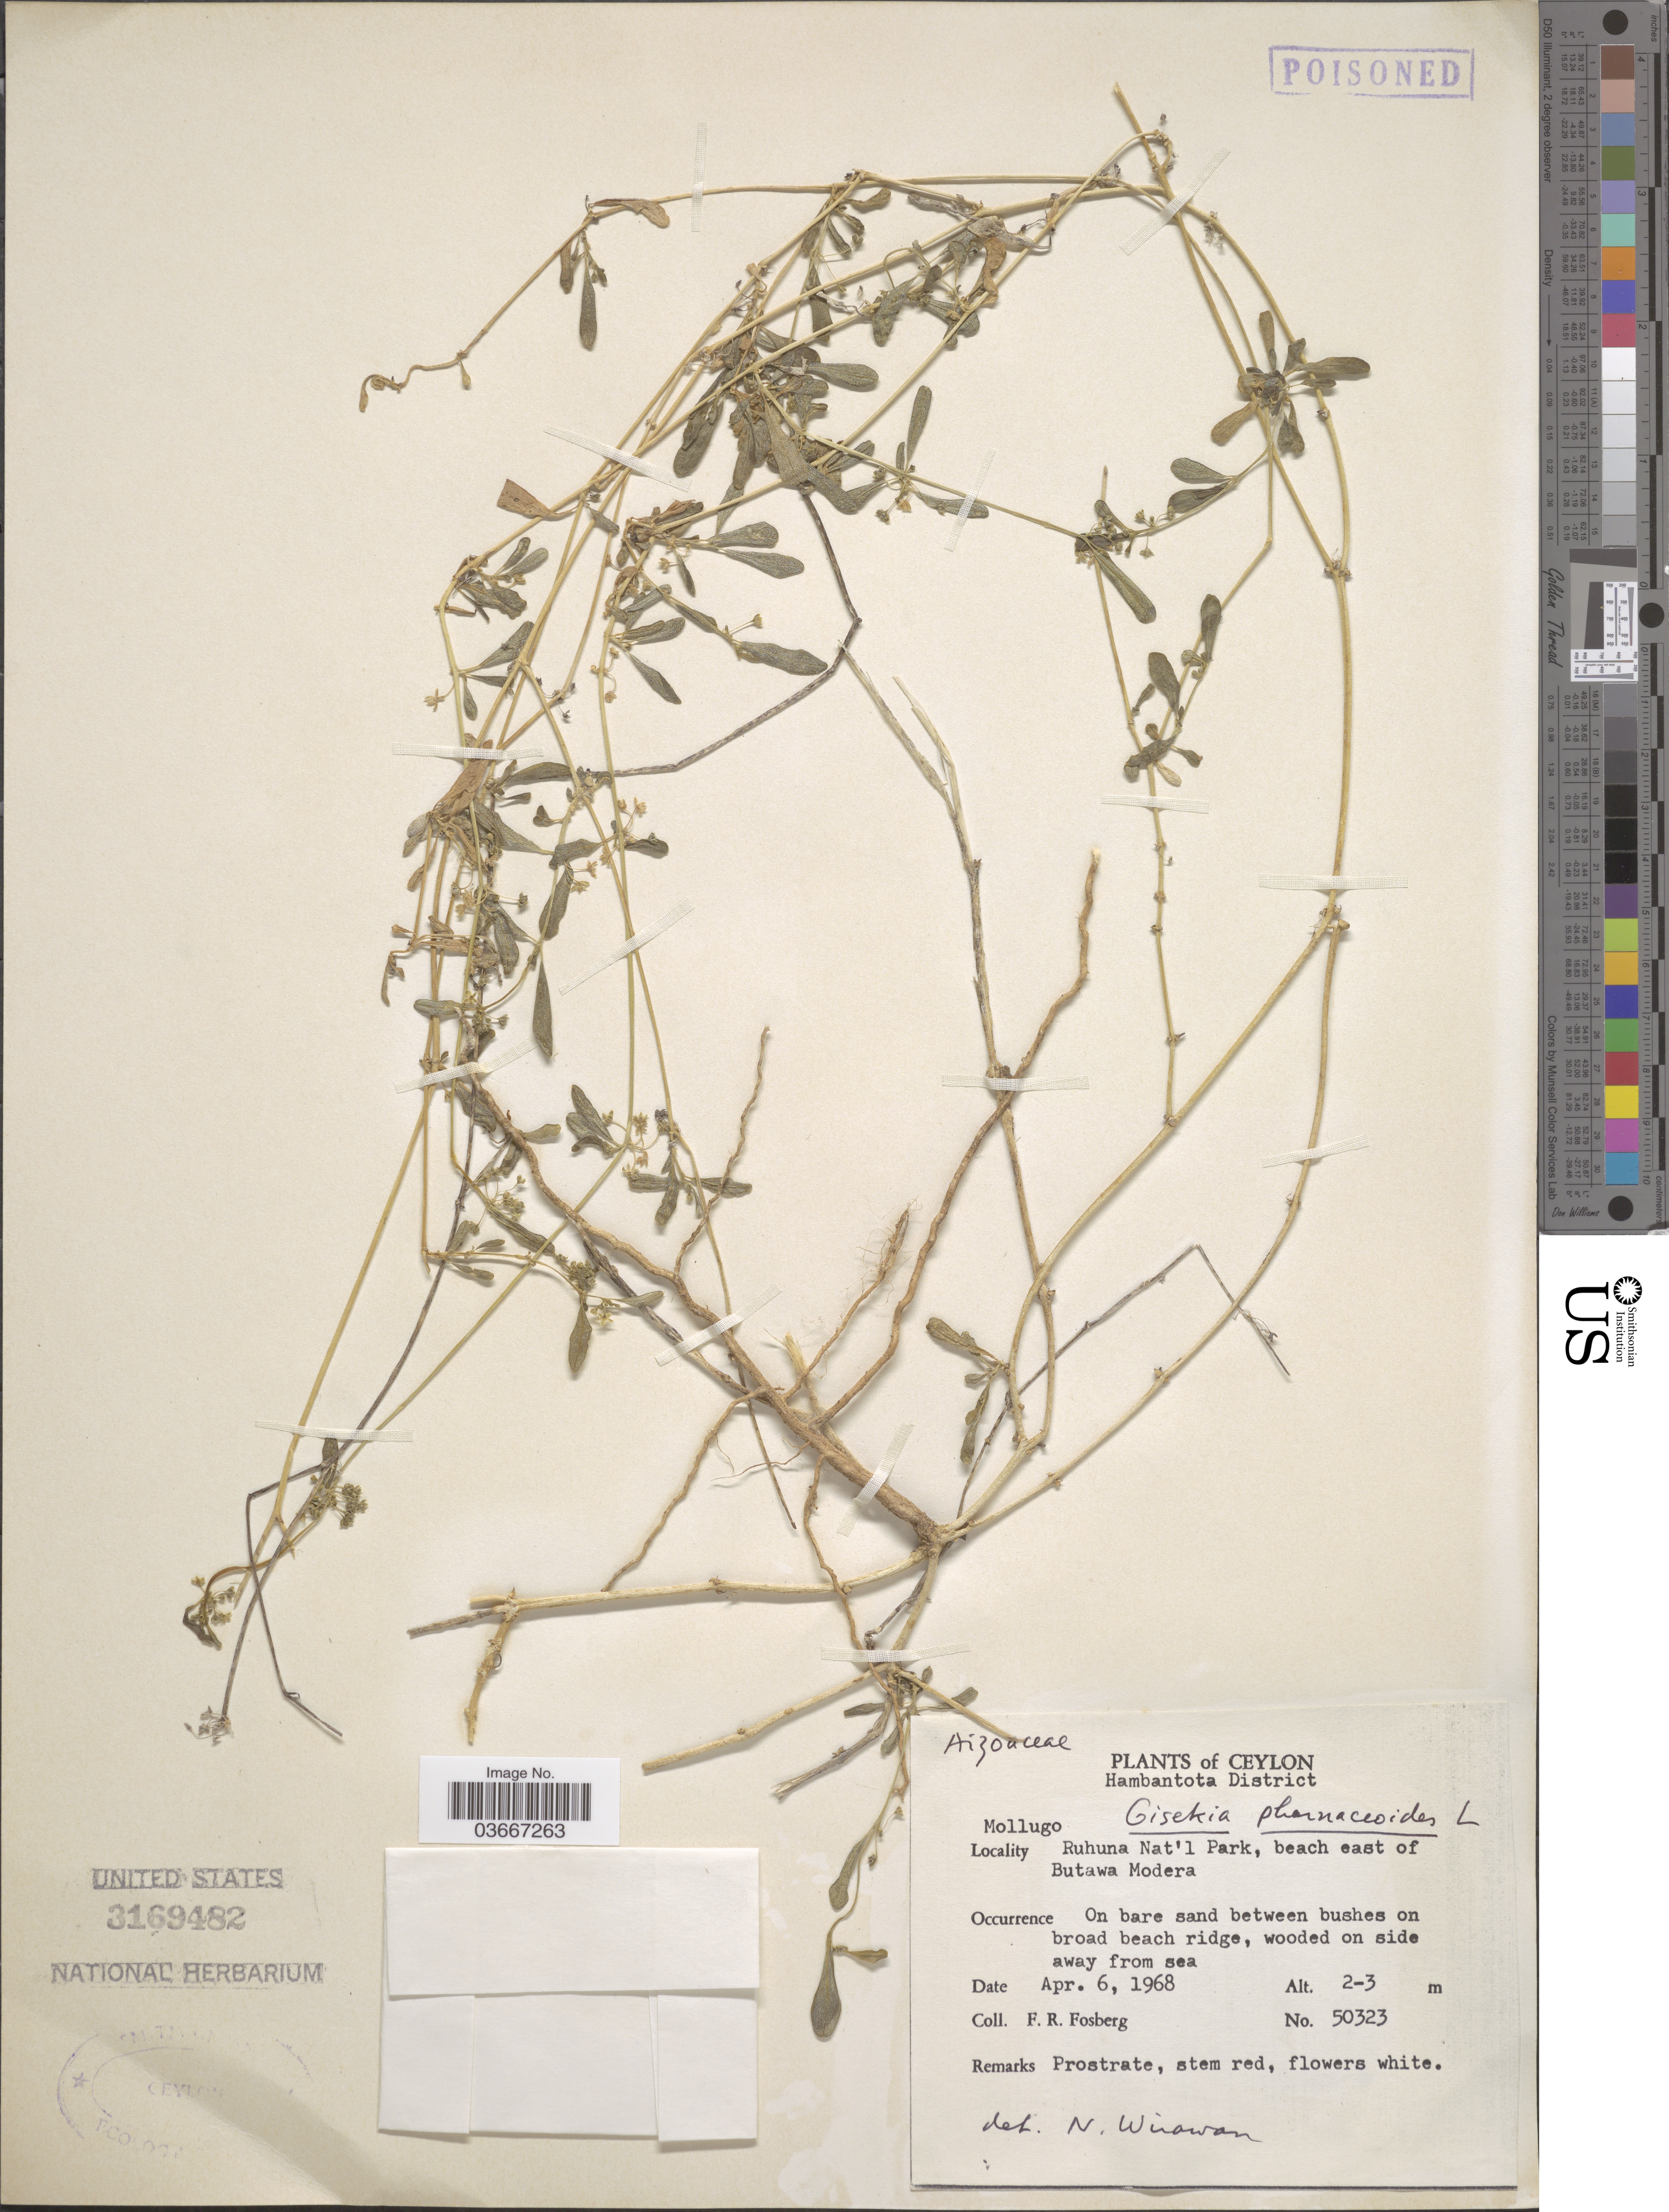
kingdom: Plantae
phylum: Tracheophyta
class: Magnoliopsida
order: Caryophyllales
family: Gisekiaceae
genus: Gisekia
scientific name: Gisekia sp.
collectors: F. R. Fosberg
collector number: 50323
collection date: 1968-04-06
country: Sri Lanka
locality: Ceylon. Hambantota District. Ruhuna Nat'l Park, beach east of Butawa Modera.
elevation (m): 2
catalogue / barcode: US 3169482